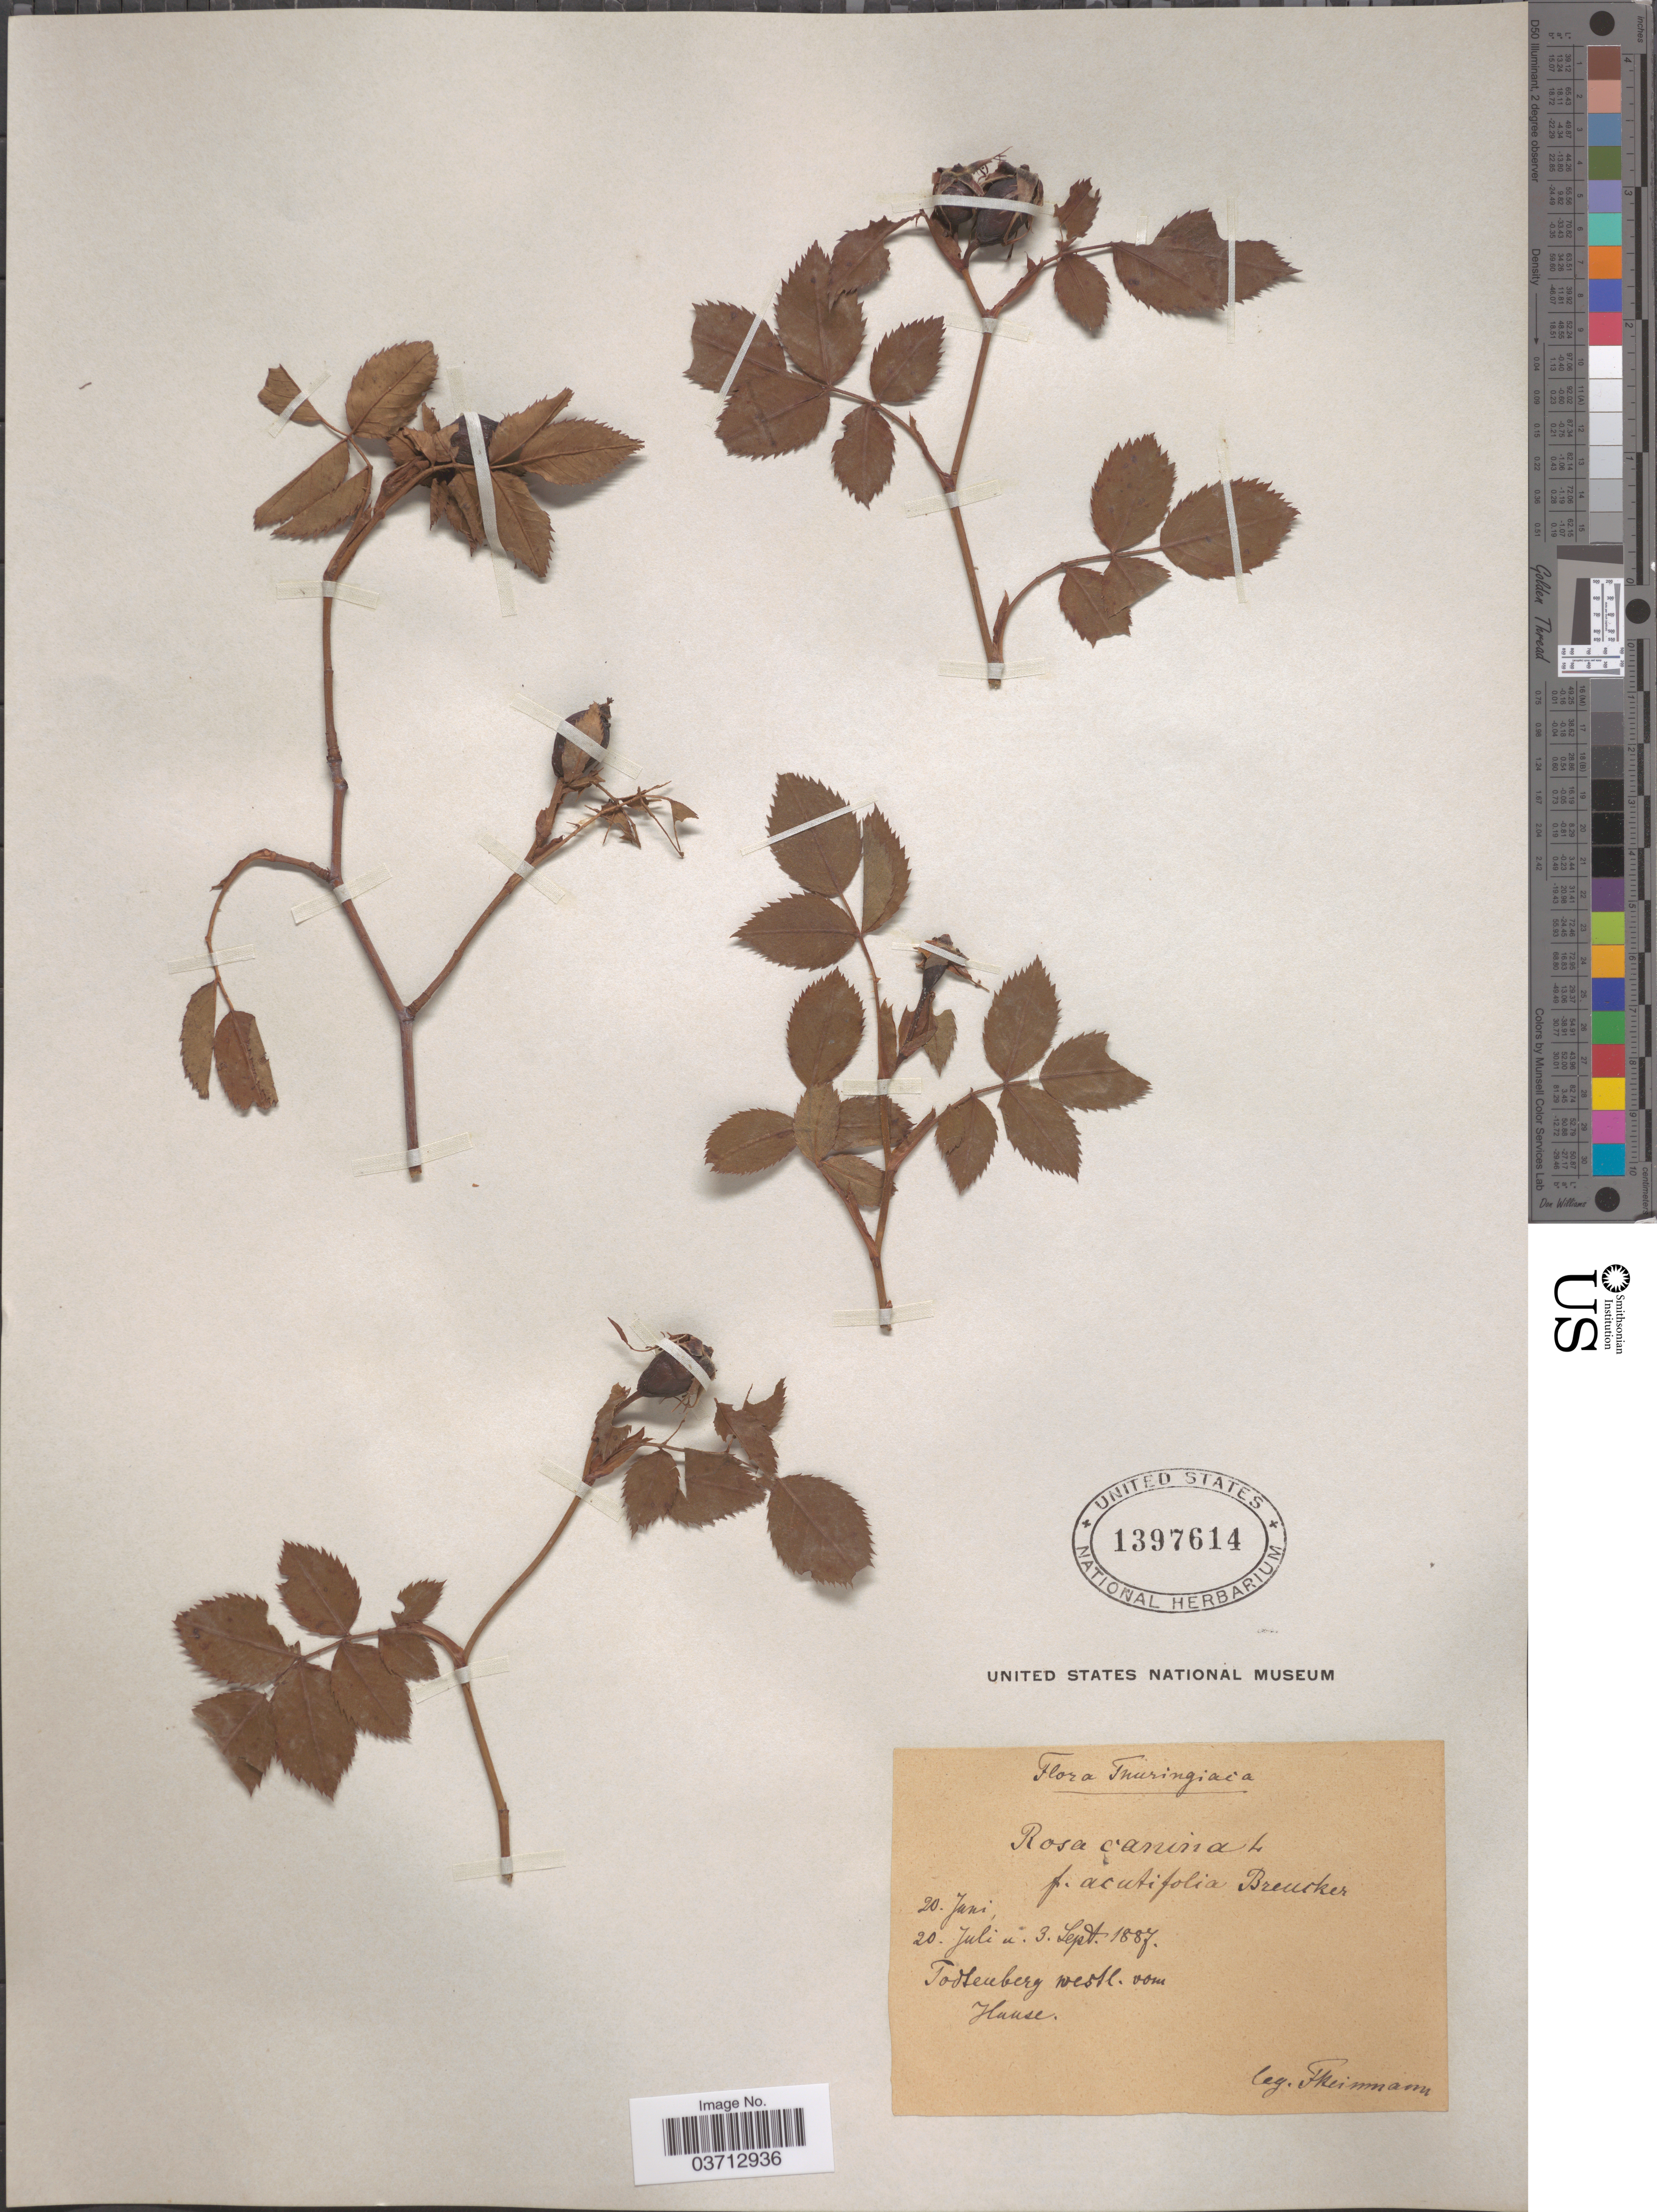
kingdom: Plantae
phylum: Tracheophyta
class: Magnoliopsida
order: Rosales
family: Rosaceae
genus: Rosa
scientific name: Rosa canina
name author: L.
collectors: Heinmann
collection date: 1887-06-20/1887-09-03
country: Germany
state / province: Thuringia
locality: Thuringiaca. Todsenberg westl. vom Hause.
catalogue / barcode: US 1397614